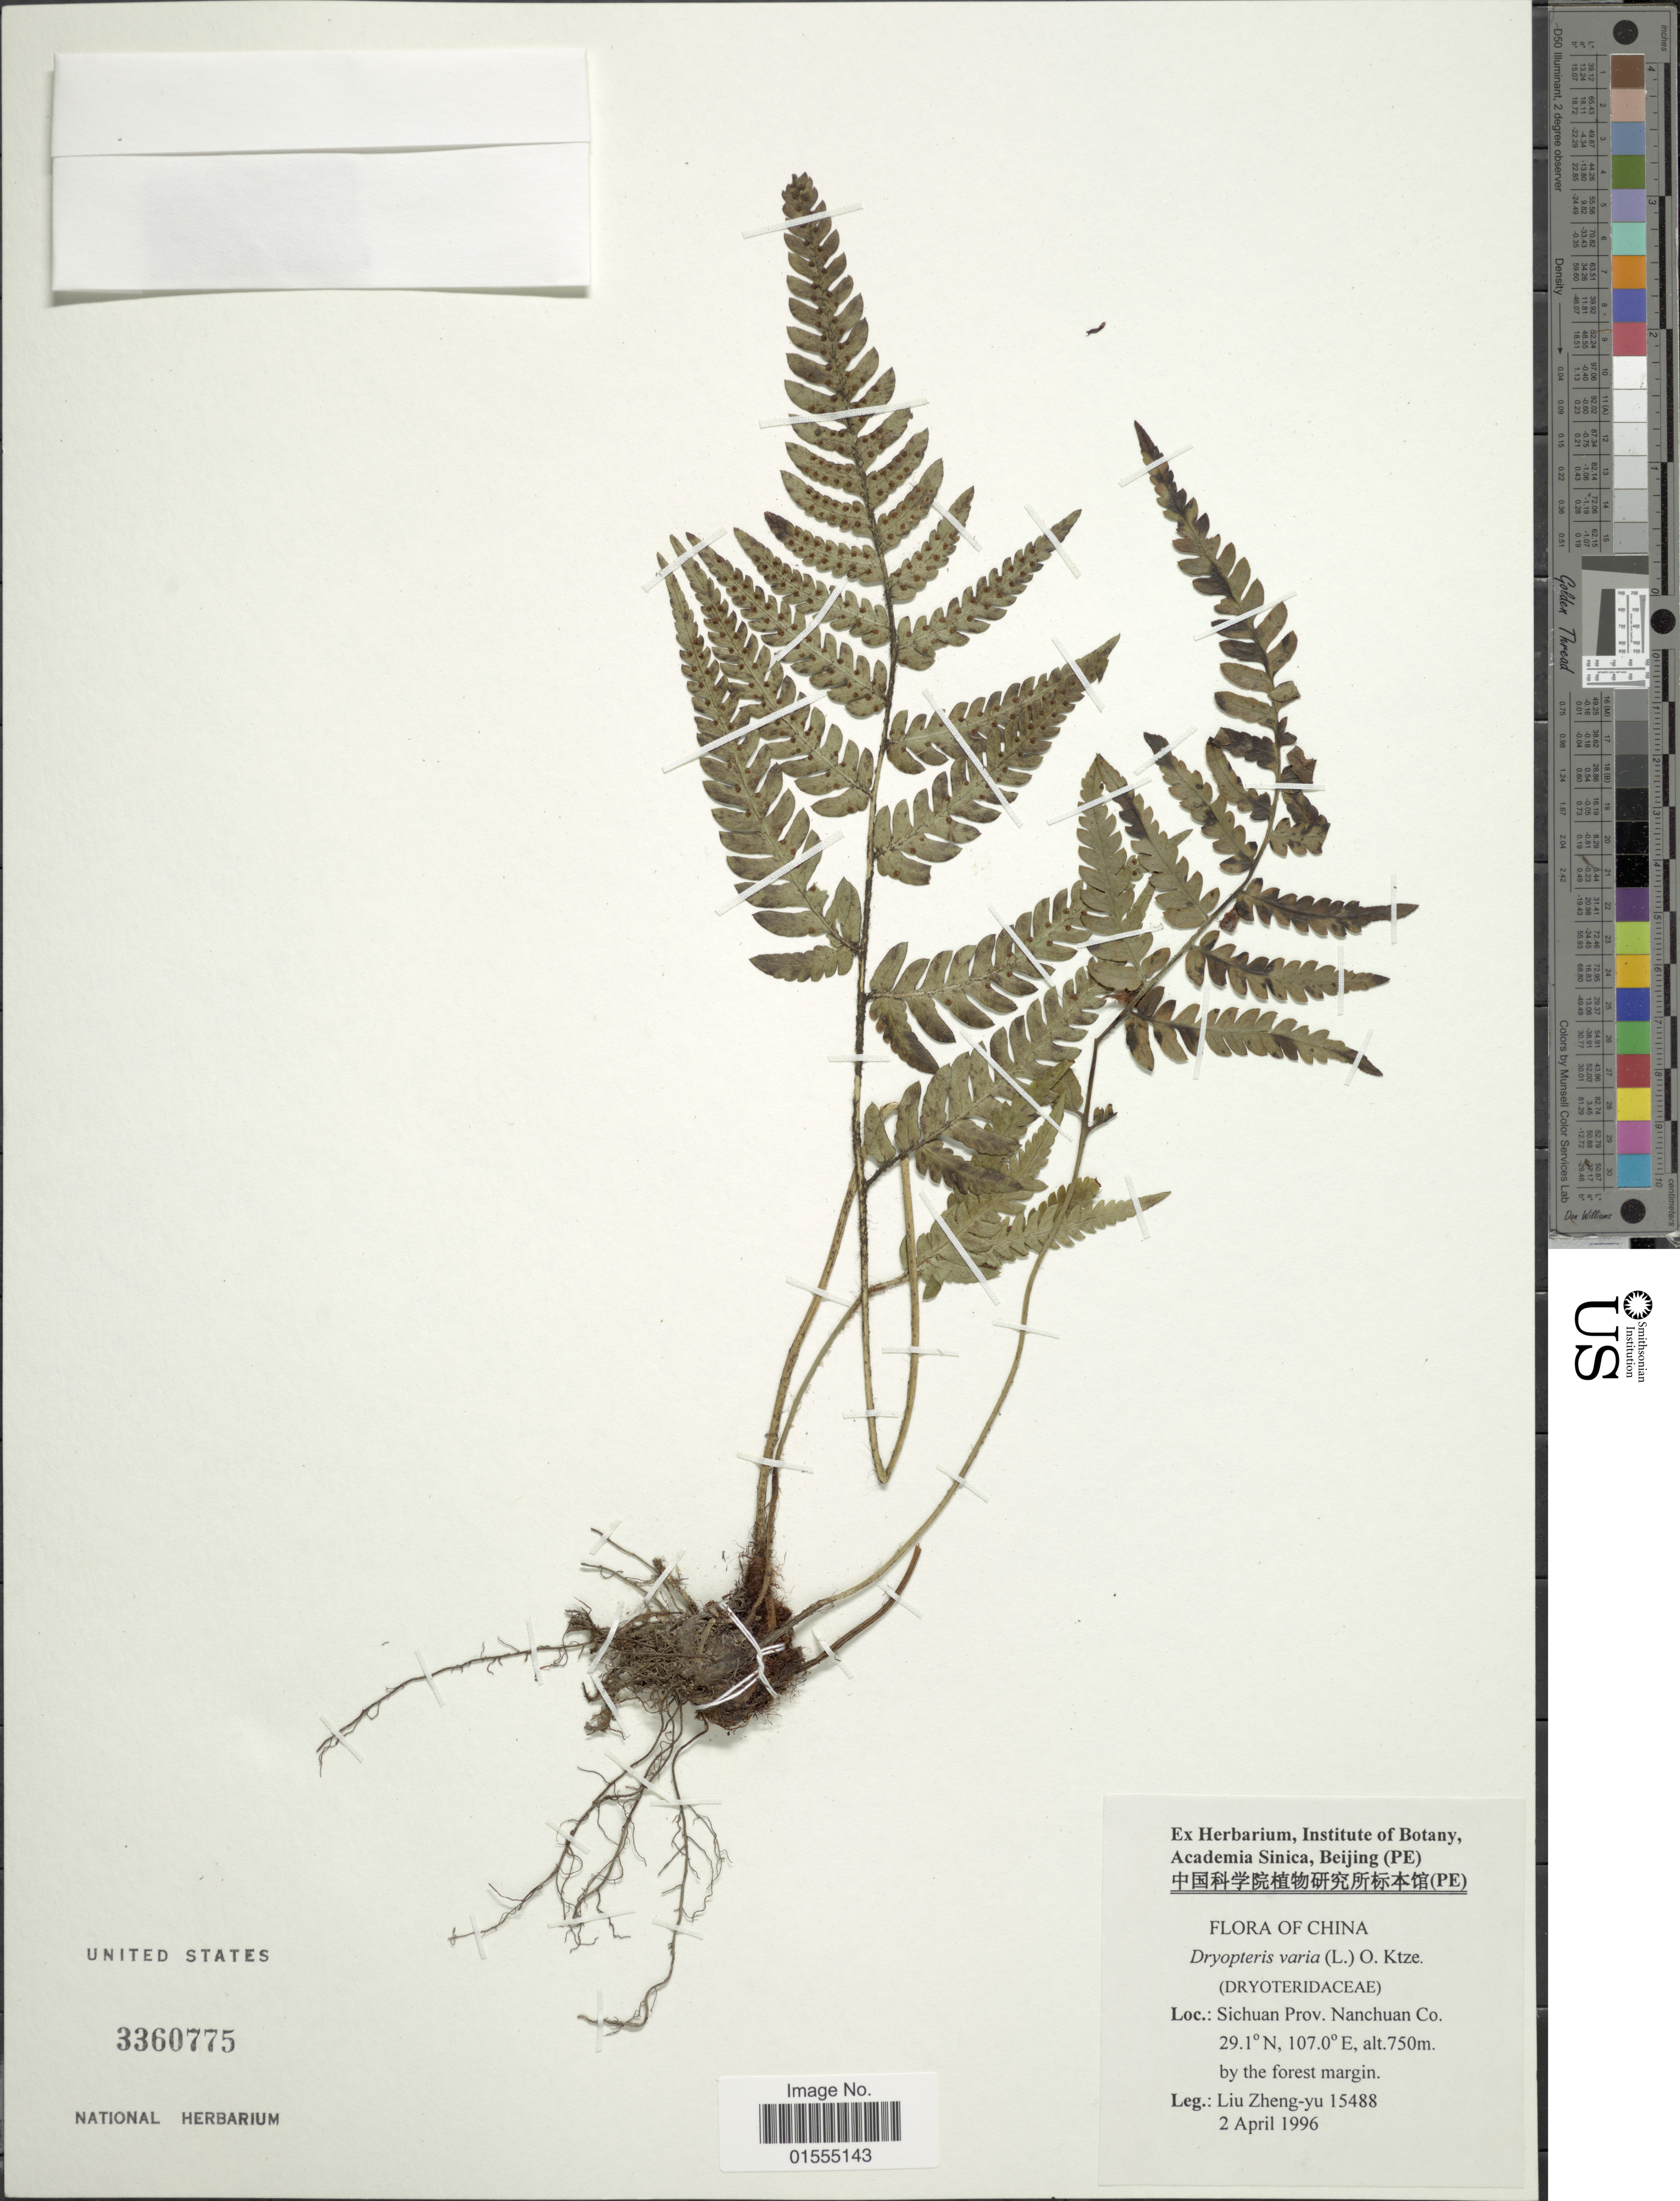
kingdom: Plantae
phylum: Tracheophyta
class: Polypodiopsida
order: Polypodiales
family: Dryopteridaceae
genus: Dryopteris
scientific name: Dryopteris varia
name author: (L.) Kuntze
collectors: L. Zheng-yu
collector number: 15488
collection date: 1996-04-02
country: China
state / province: Sichuan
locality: Nanchuan Co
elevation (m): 750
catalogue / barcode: US 3360775